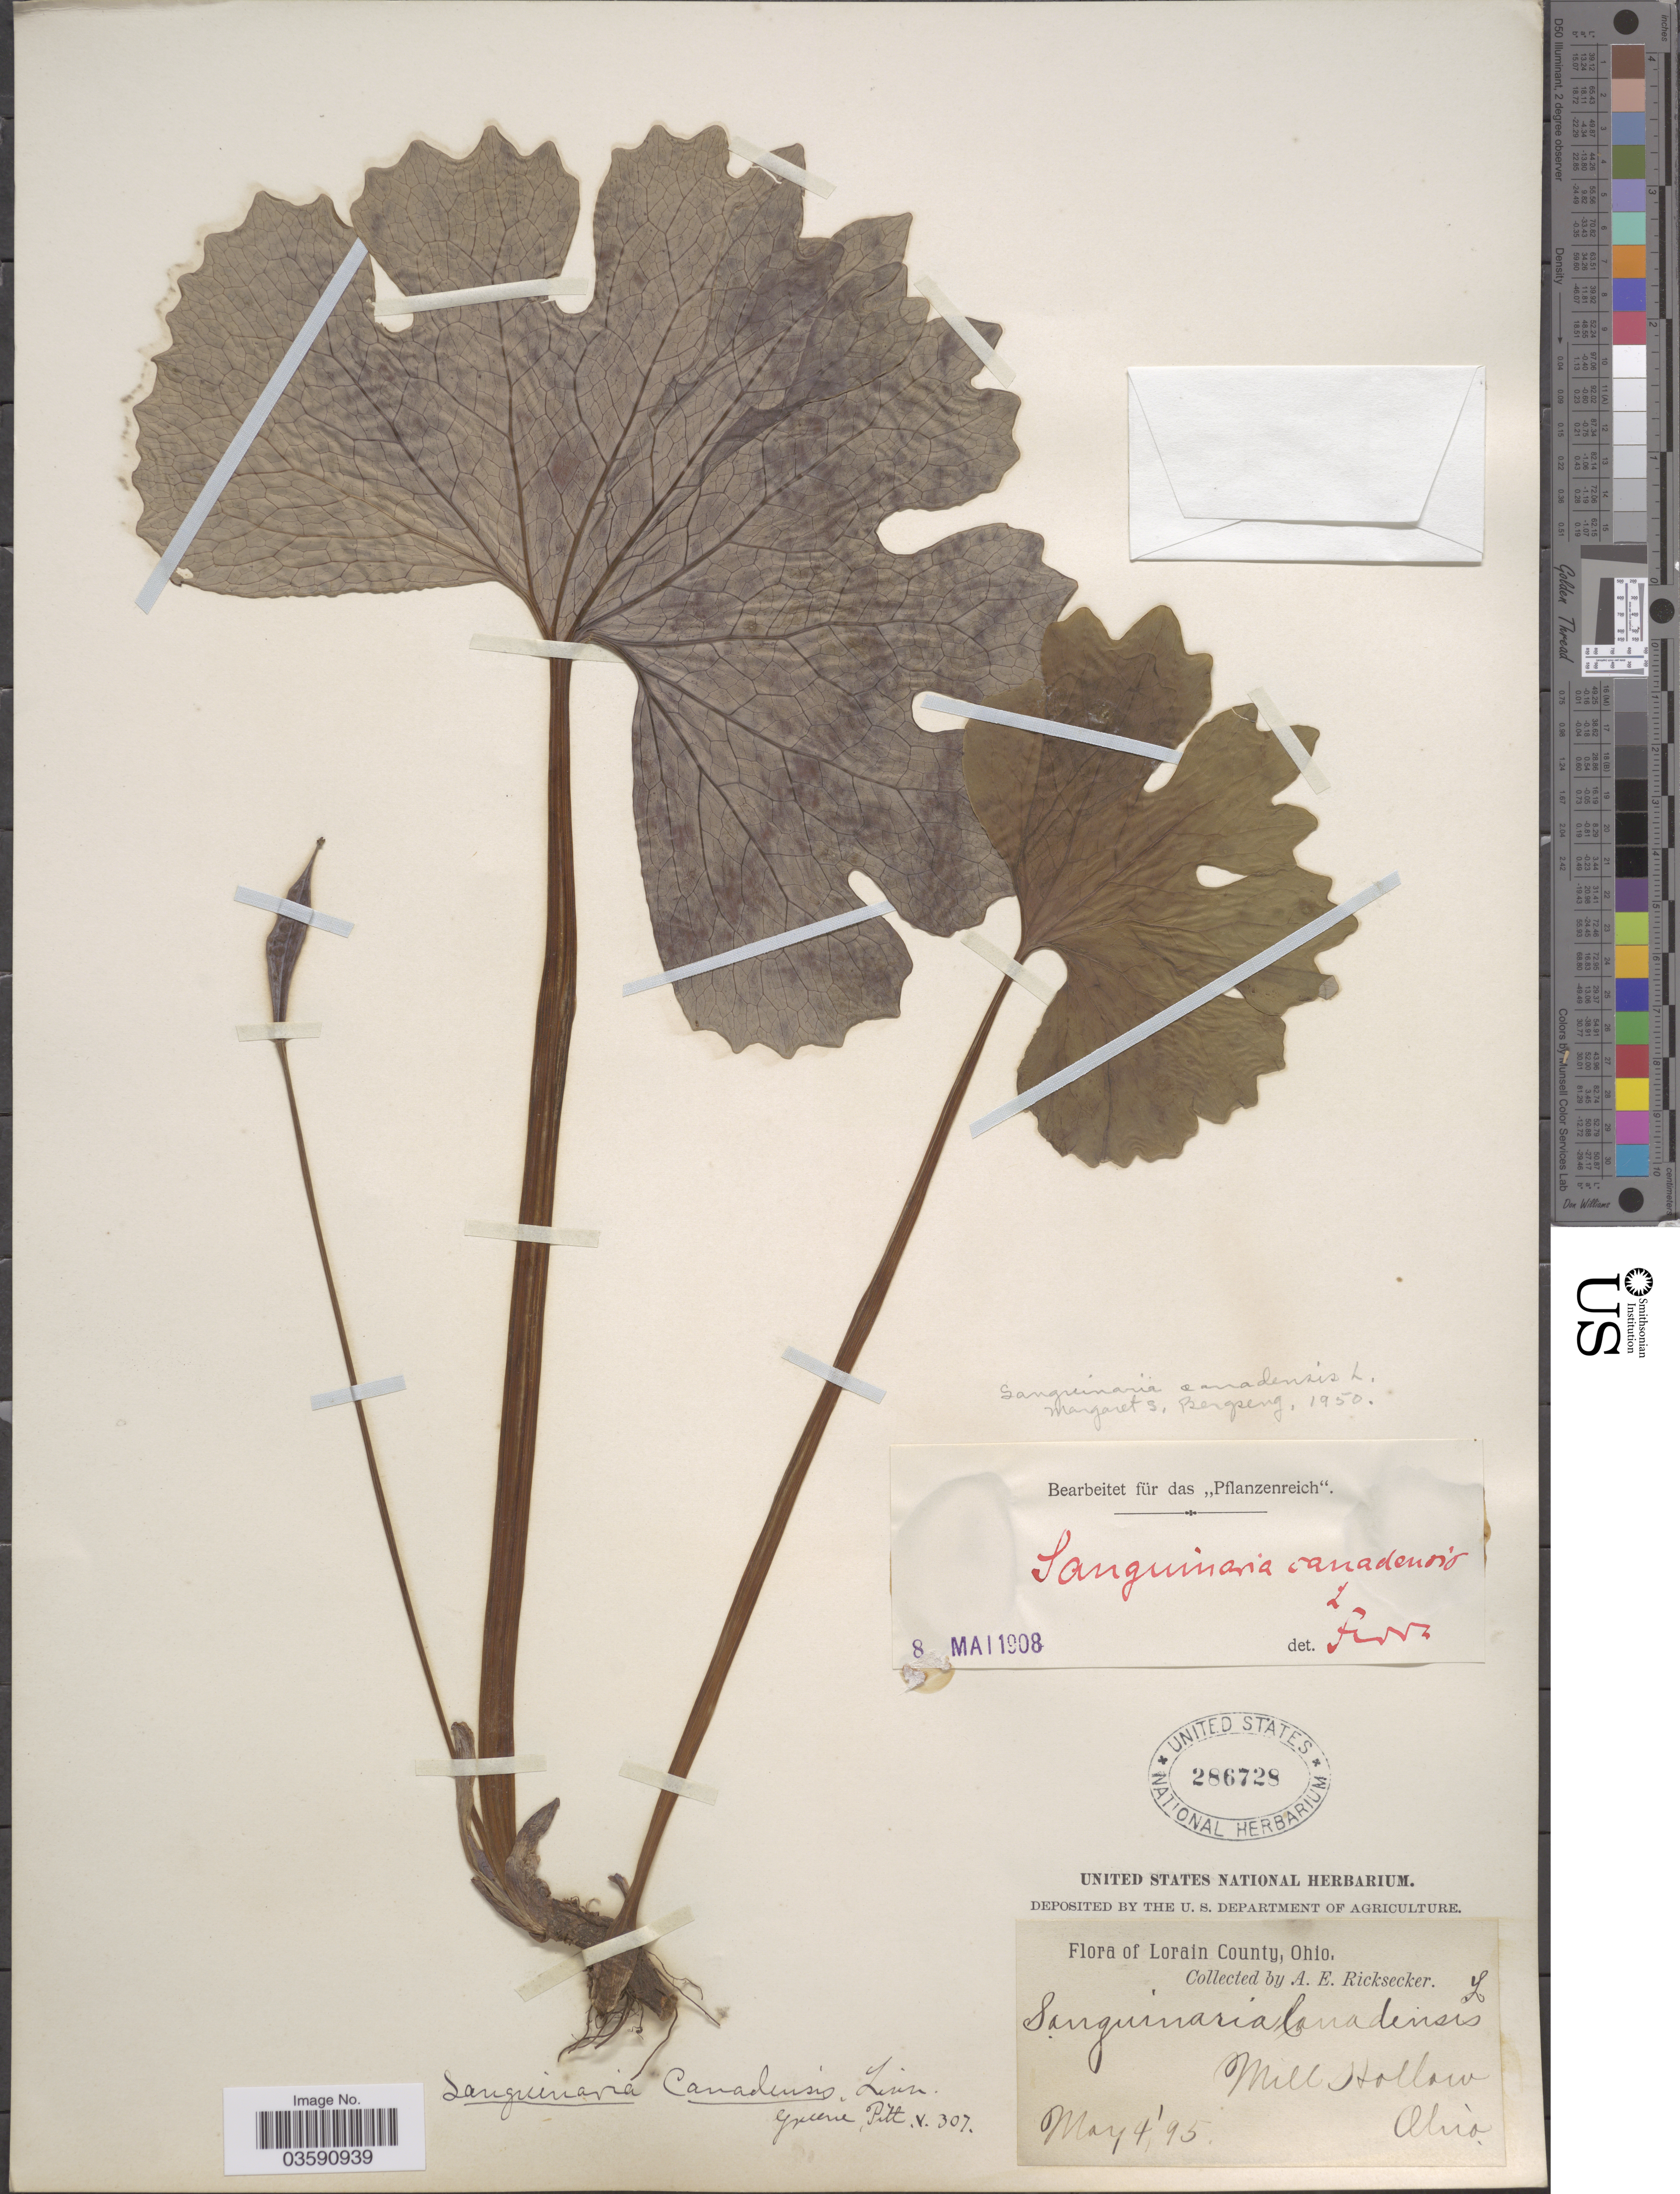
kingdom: Plantae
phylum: Tracheophyta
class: Magnoliopsida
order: Ranunculales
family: Papaveraceae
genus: Sanguinaria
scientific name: Sanguinaria canadensis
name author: L.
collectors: A. E. Ricksecker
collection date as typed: Transcribed d/m/y: 4/5/95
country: United States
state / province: Ohio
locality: Lorain County. Mill Hollow.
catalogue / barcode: US 286728